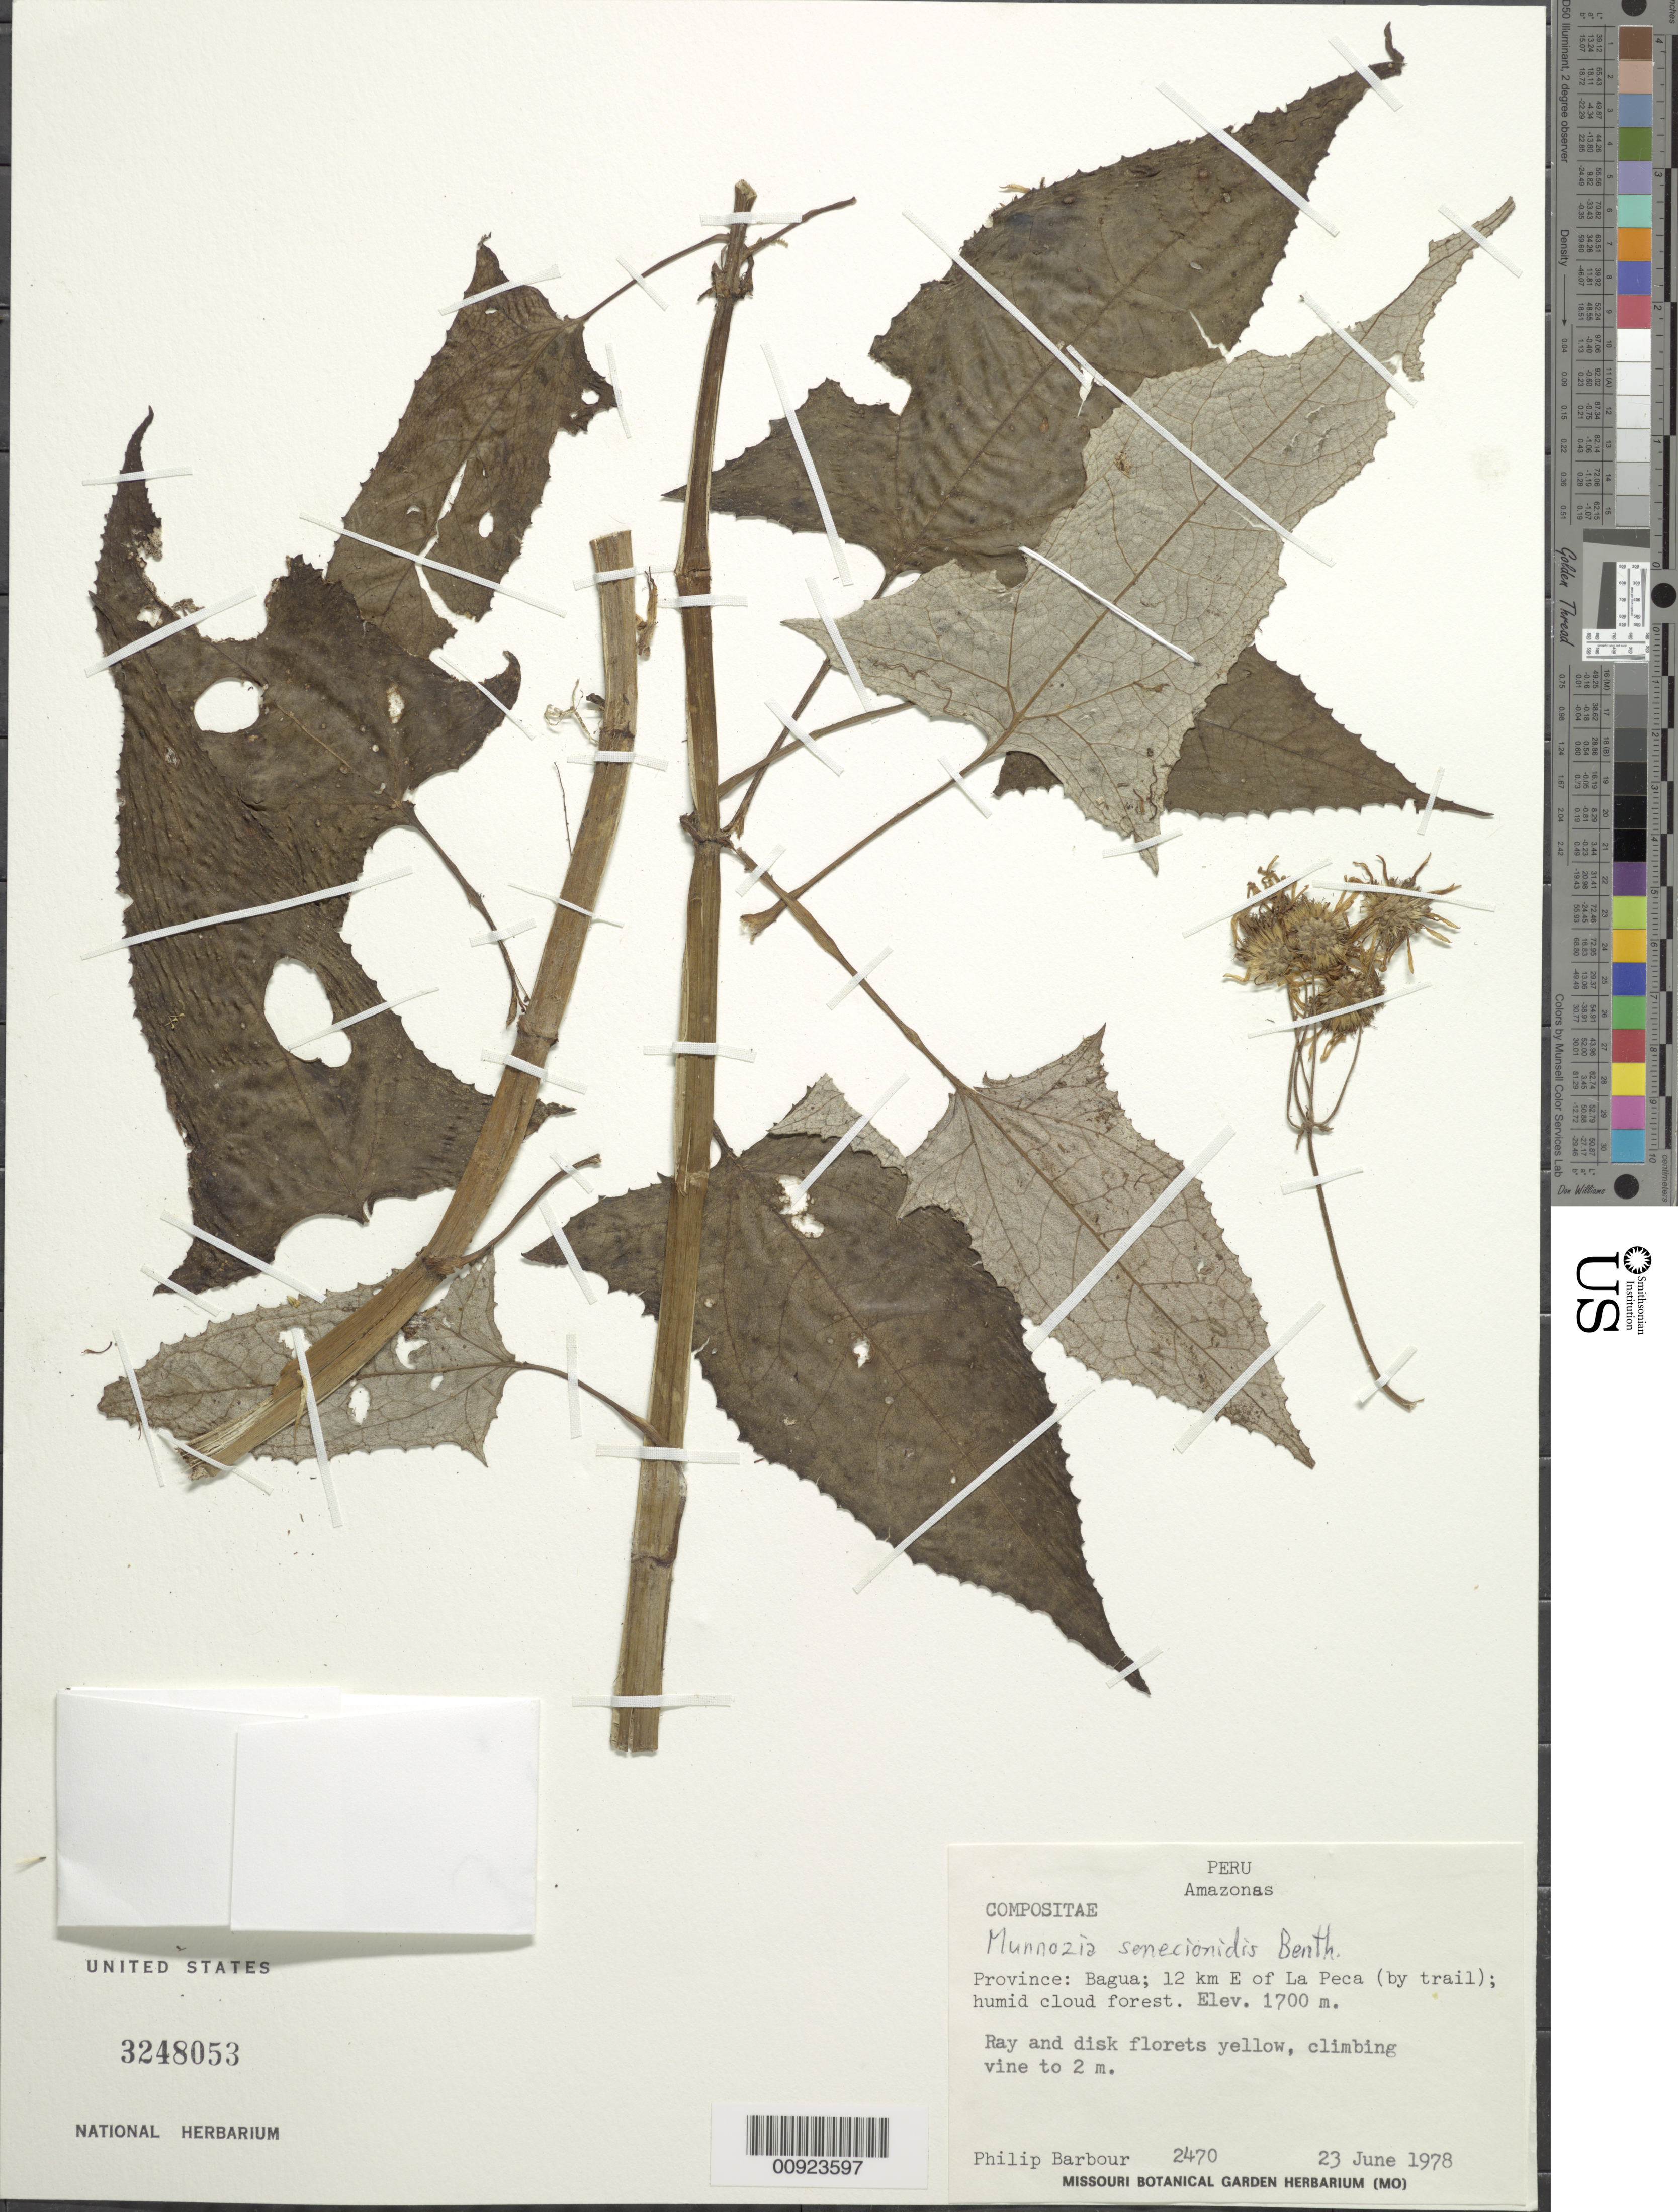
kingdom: Plantae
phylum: Tracheophyta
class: Magnoliopsida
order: Asterales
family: Asteraceae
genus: Munnozia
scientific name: Munnozia senecionidis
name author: Benth.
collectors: P. Barbour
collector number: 2470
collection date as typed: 23 June 1978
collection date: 1978-06-23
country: Peru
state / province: Amazonas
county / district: Bagua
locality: La Peca, 12 km east of (by trail)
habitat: Humid cloud forest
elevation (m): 1700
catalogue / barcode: US 3248053